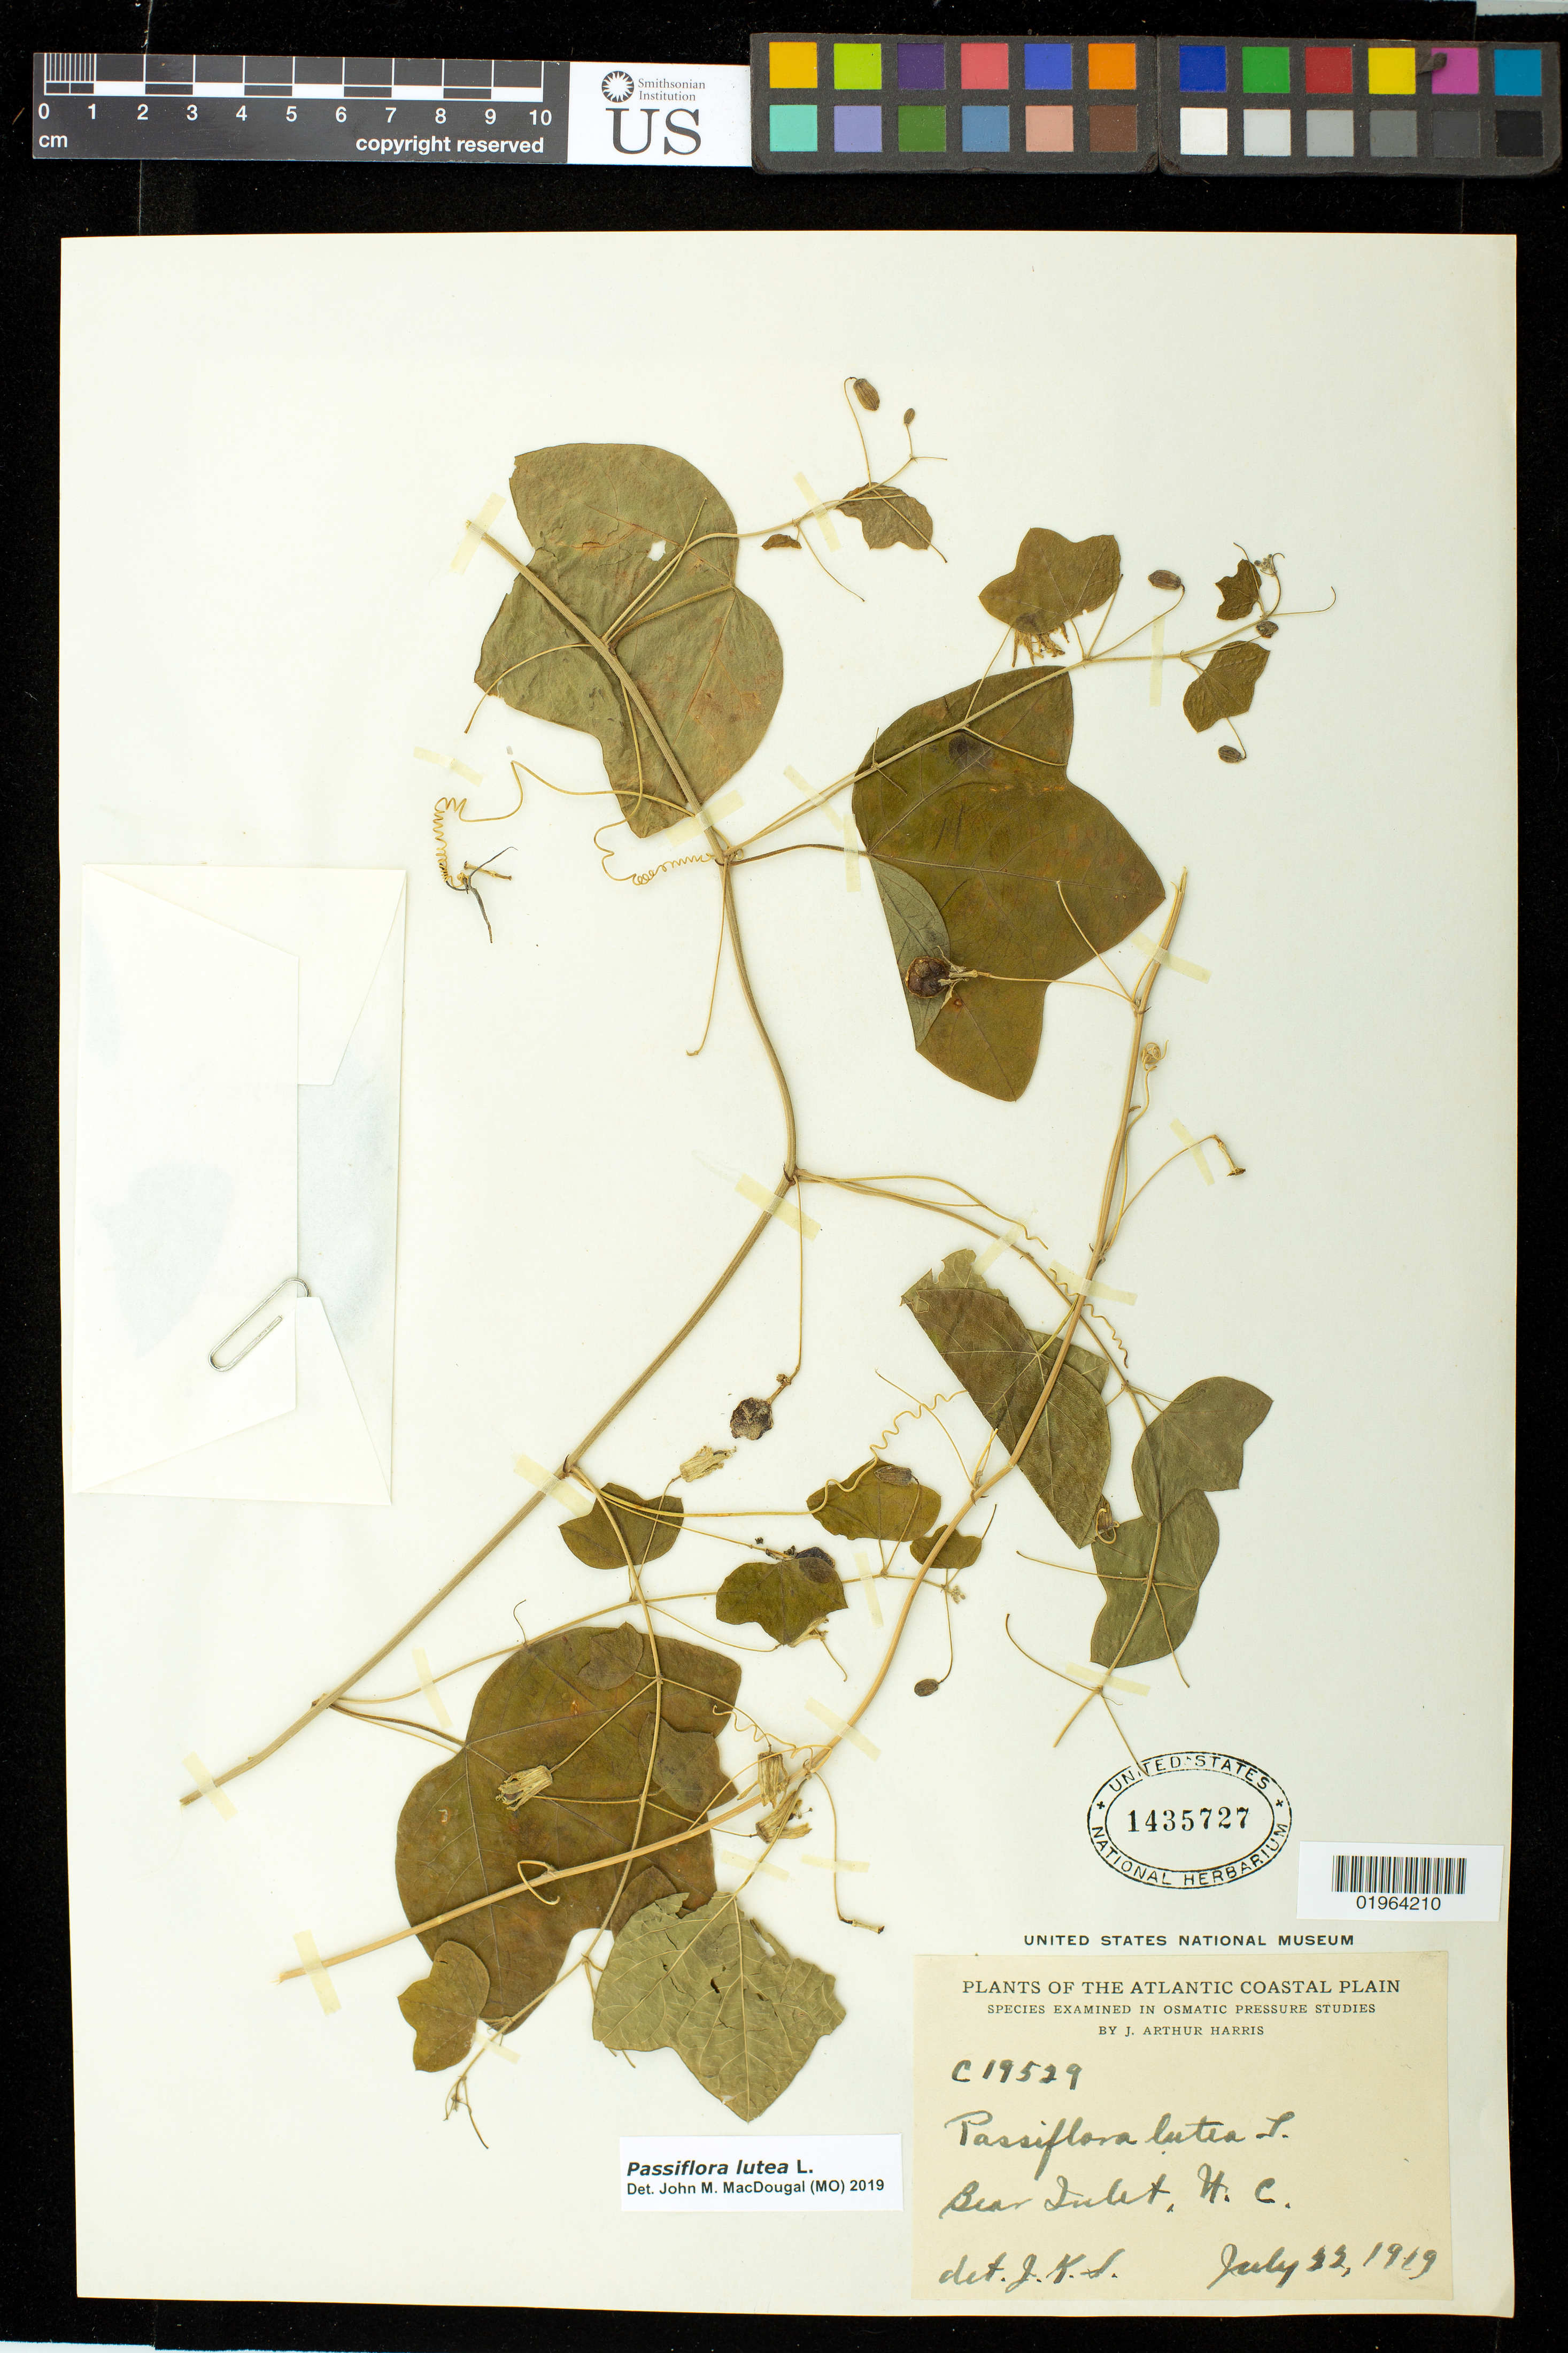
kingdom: Plantae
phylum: Tracheophyta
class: Magnoliopsida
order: Malpighiales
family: Passifloraceae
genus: Passiflora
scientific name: Passiflora lutea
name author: L.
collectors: J. A. Harris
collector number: C19529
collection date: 1919-07-22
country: United States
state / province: North Carolina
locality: Atlantic Coastal Plain, Bear Inlet, N. C.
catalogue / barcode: US 1435727